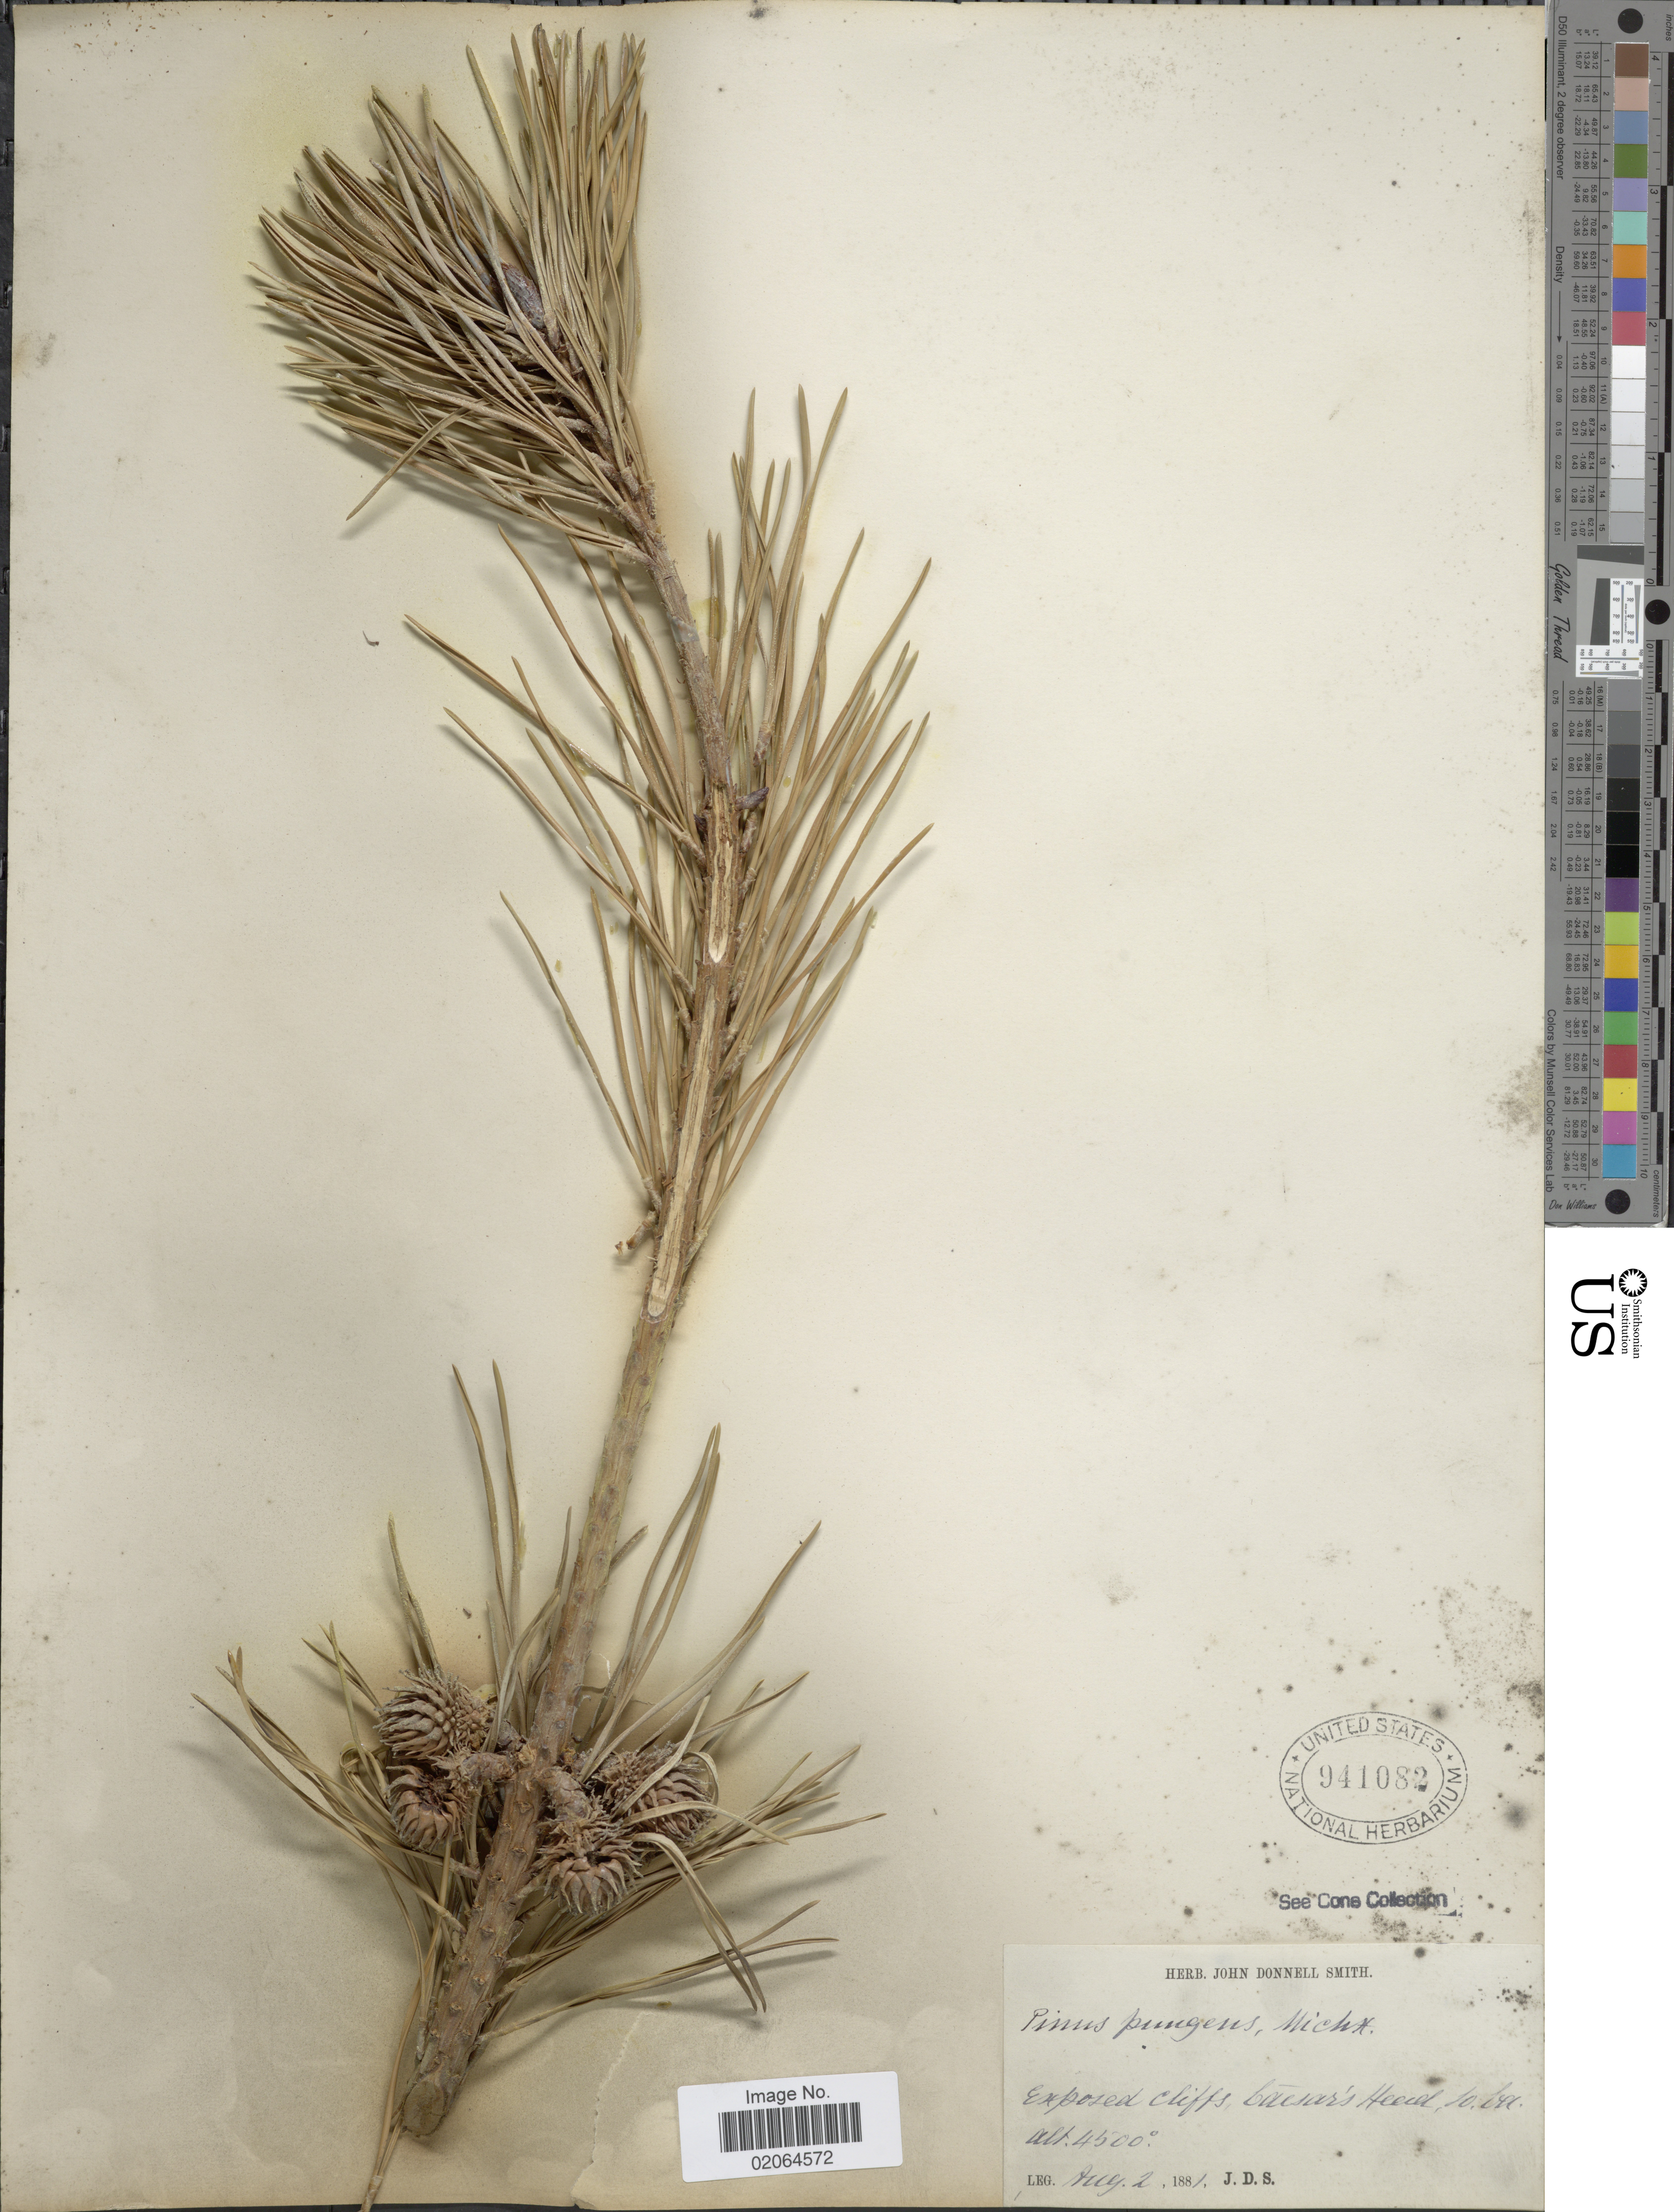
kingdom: Plantae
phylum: Tracheophyta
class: Pinopsida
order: Pinales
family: Pinaceae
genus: Pinus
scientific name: Pinus pungens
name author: Lamb.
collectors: J. Donnell Smith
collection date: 1881-08-02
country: United States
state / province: South Carolina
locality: Exposed cliffs, Caesar's Head, So. Ca.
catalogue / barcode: US 941082